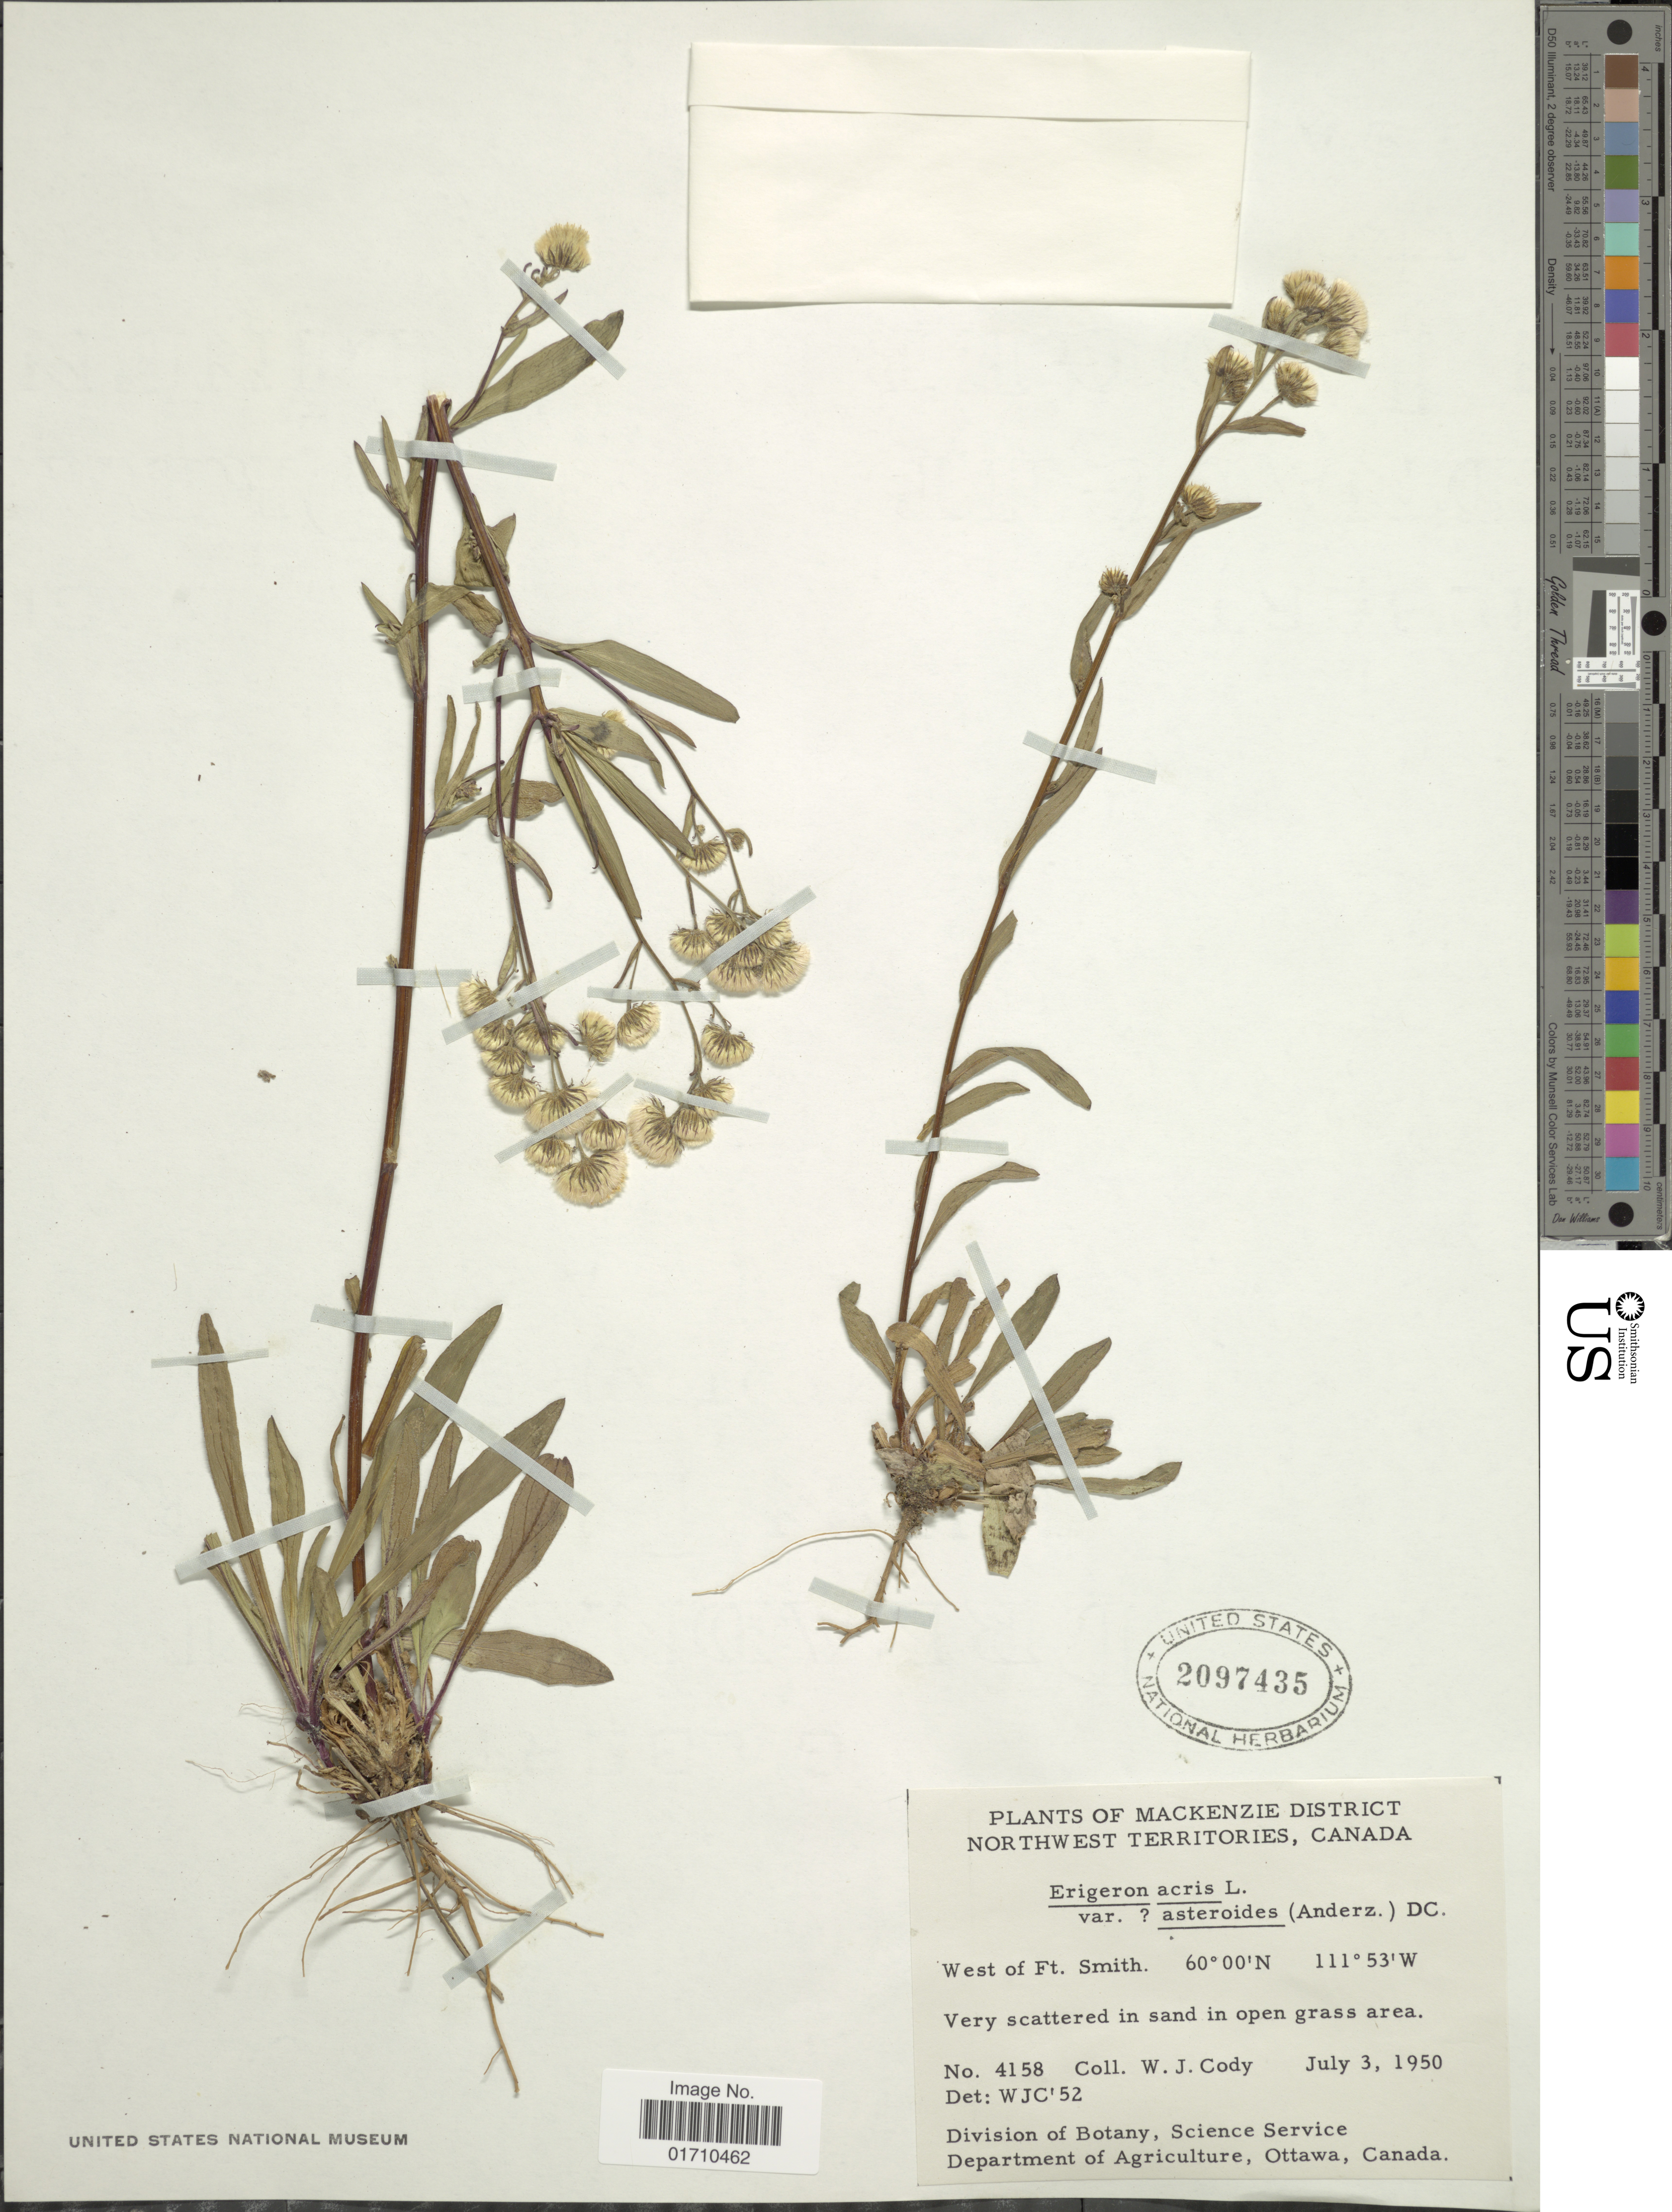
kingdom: Plantae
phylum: Tracheophyta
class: Magnoliopsida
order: Asterales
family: Asteraceae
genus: Erigeron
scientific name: Erigeron acris var. asteroides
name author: (Andrz.) DC.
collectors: W. Cody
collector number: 4158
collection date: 1950-07-03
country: Canada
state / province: Northwest Territories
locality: Mackenzie District, West of Ft. Smith. Ver scattered in sand in open grass area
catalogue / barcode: US 2097435